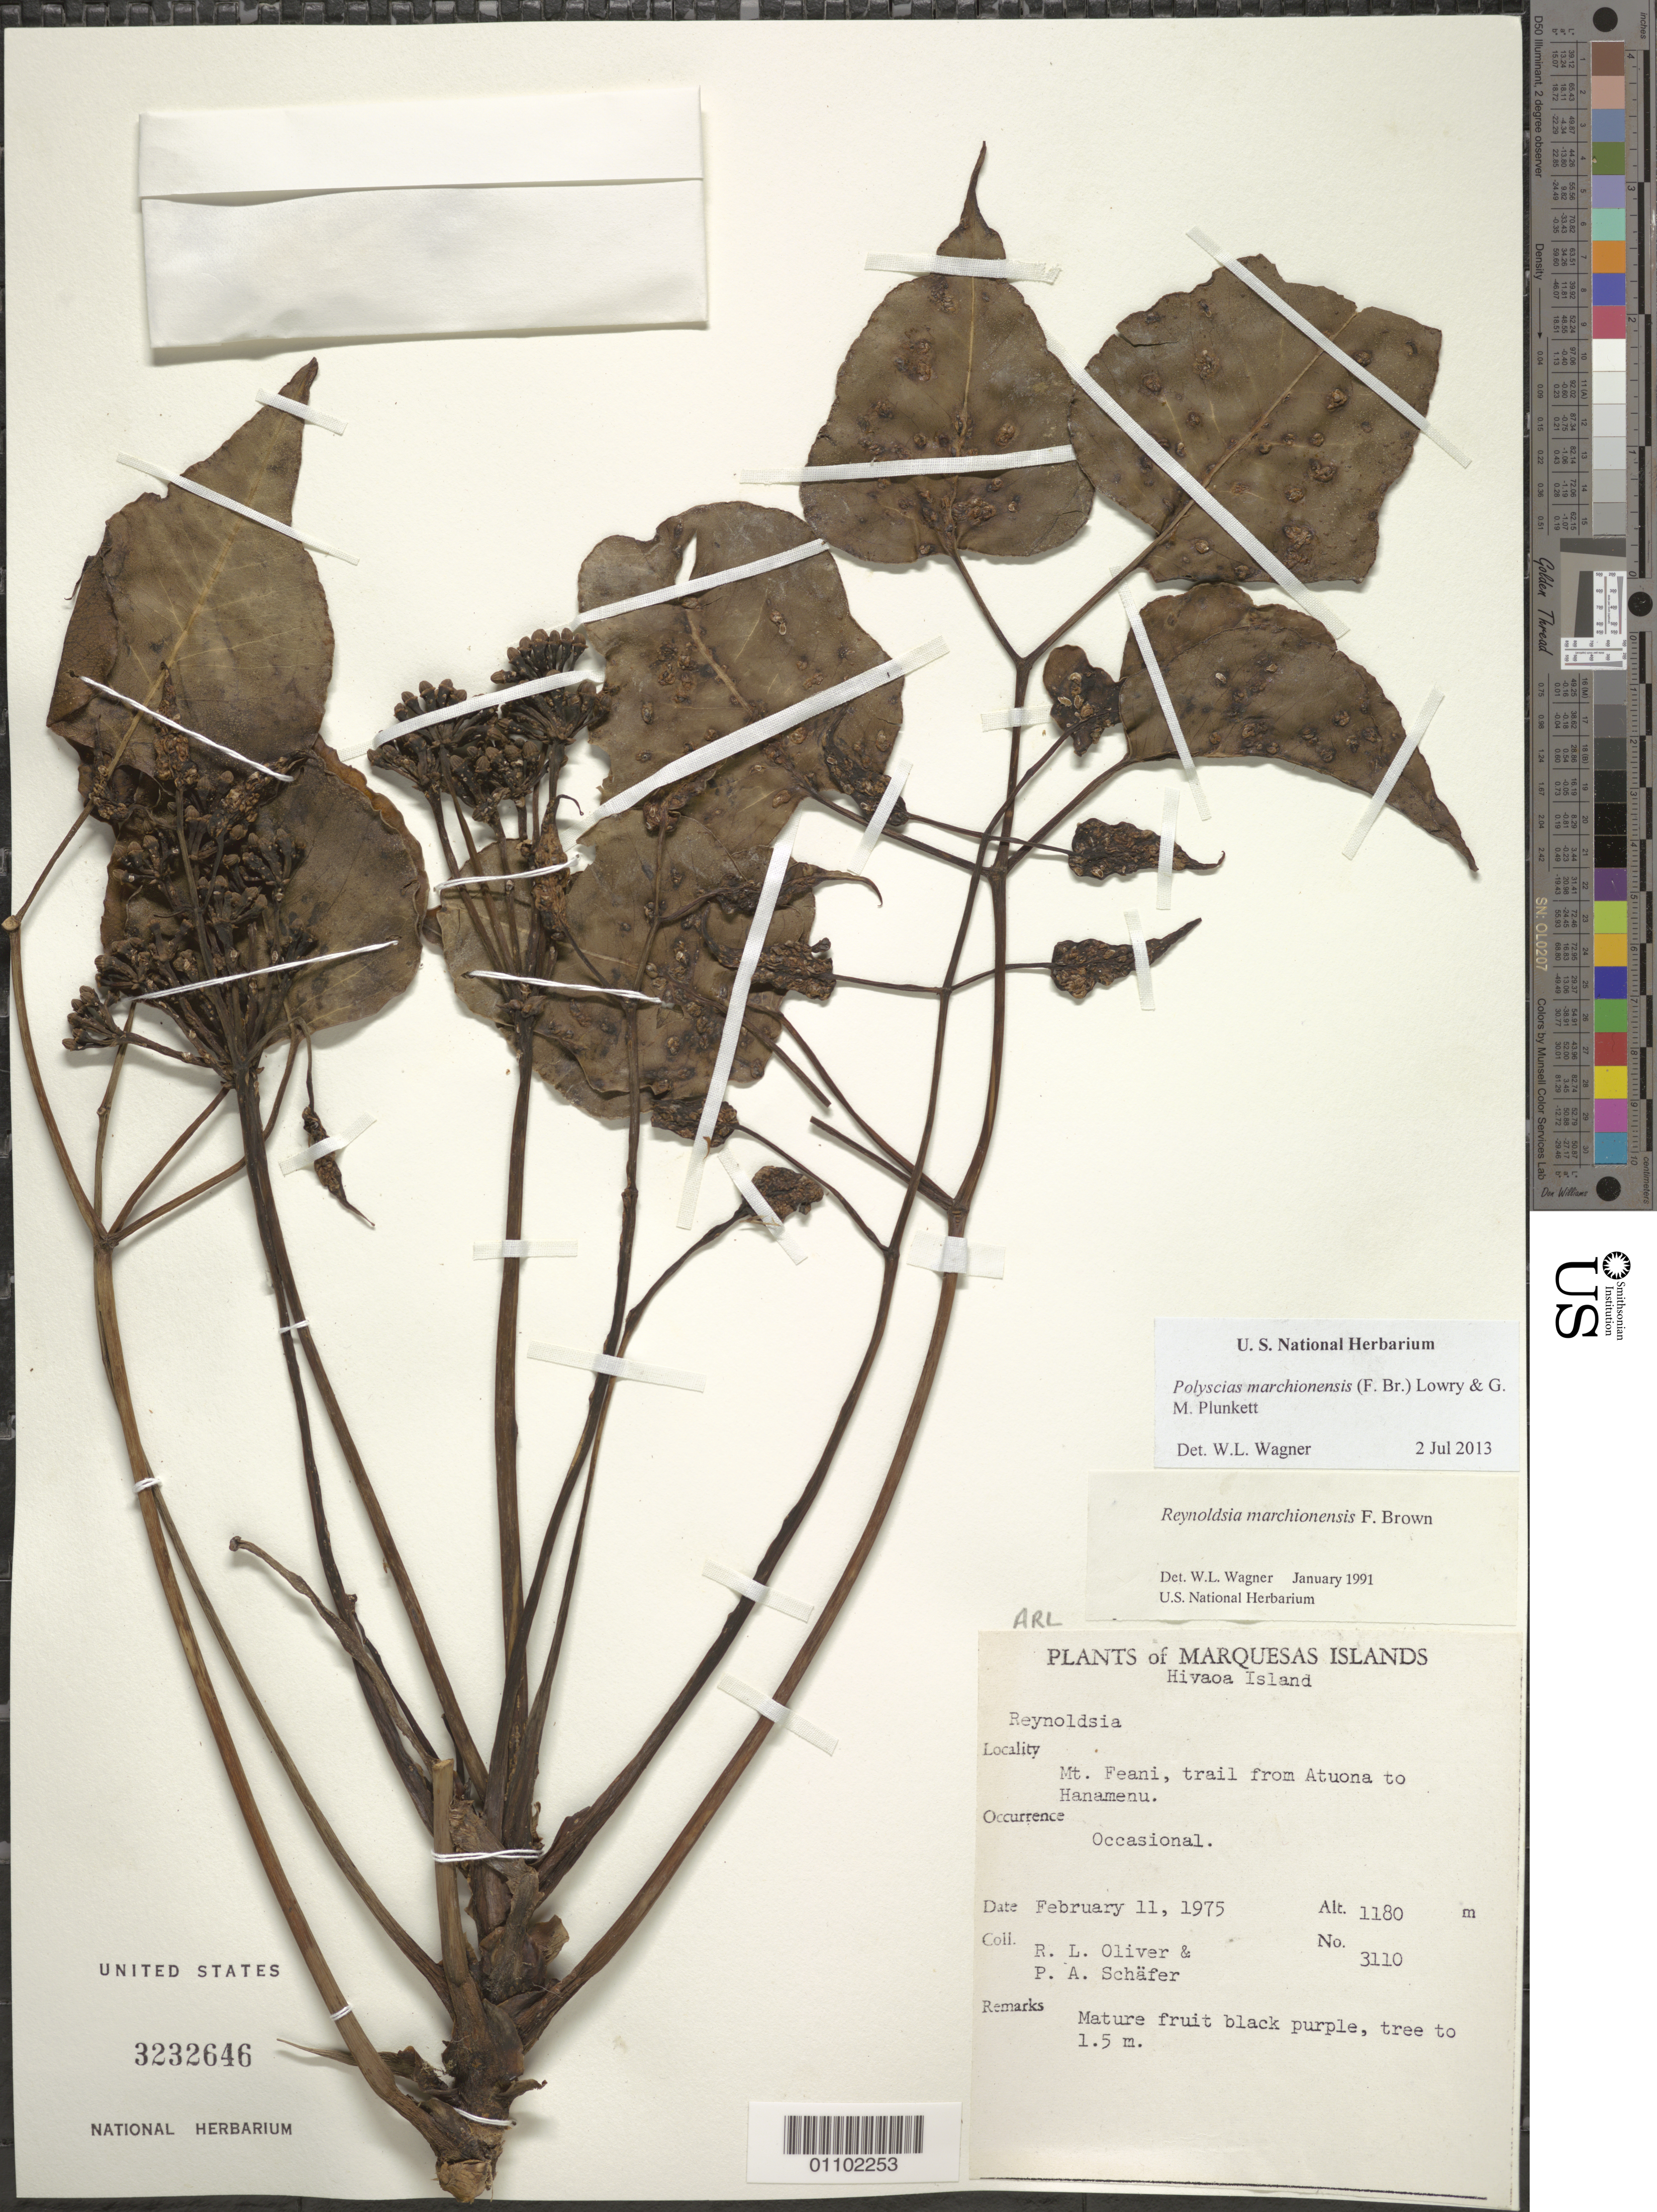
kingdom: Plantae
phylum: Tracheophyta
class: Magnoliopsida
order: Apiales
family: Araliaceae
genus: Polyscias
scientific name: Polyscias marchionensis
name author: (F. Br.) T.K. Lowery & G. M. Plunkett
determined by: Lorence, David H., (PTBG), National Tropical Botanical Garden (UNITED STATES)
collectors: R. L. Oliver & P. A. Schäfer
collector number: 3110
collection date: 1975-02-11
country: French Polynesia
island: Hiva Oa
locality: Mt. Feani, trail from Atuona to Hanamenu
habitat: Occasional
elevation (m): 1180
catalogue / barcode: US 3232646